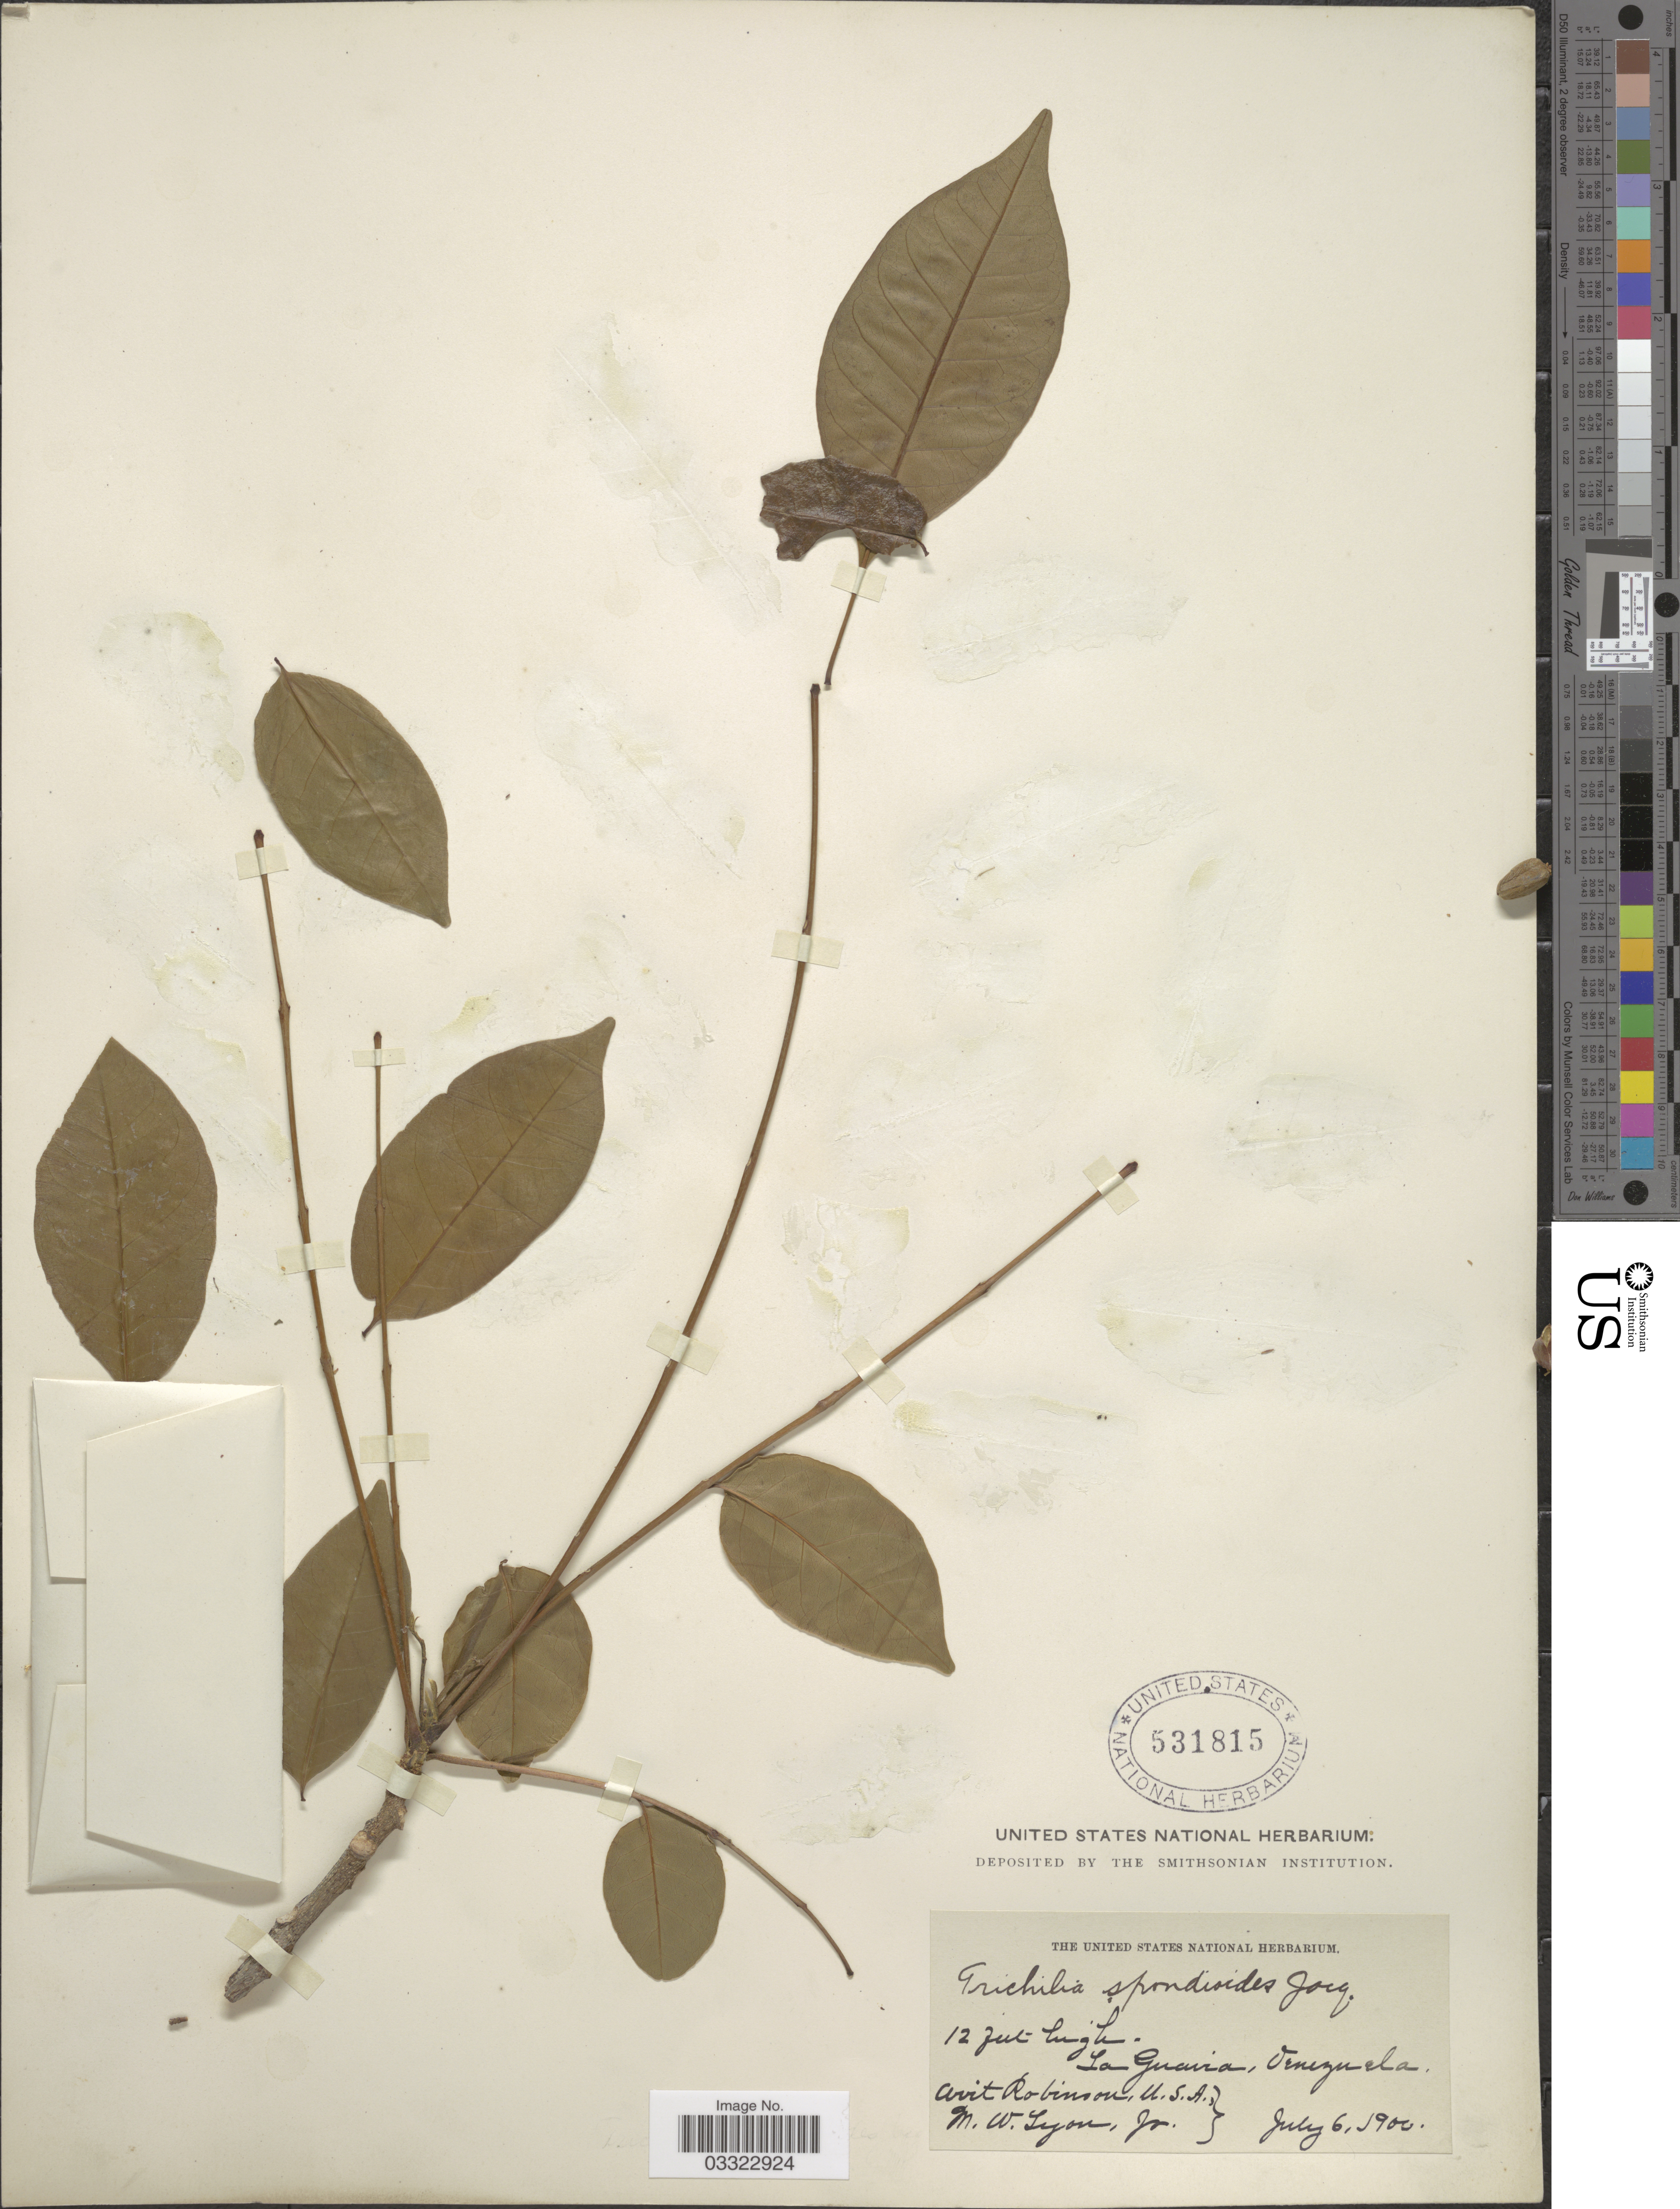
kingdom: Plantae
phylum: Tracheophyta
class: Magnoliopsida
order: Sapindales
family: Meliaceae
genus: Trichilia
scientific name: Trichilia hirta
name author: L.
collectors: W. Robinson & M. W. Lyon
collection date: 1900-07-06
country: Venezuela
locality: La Guajira.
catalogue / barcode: US 531815